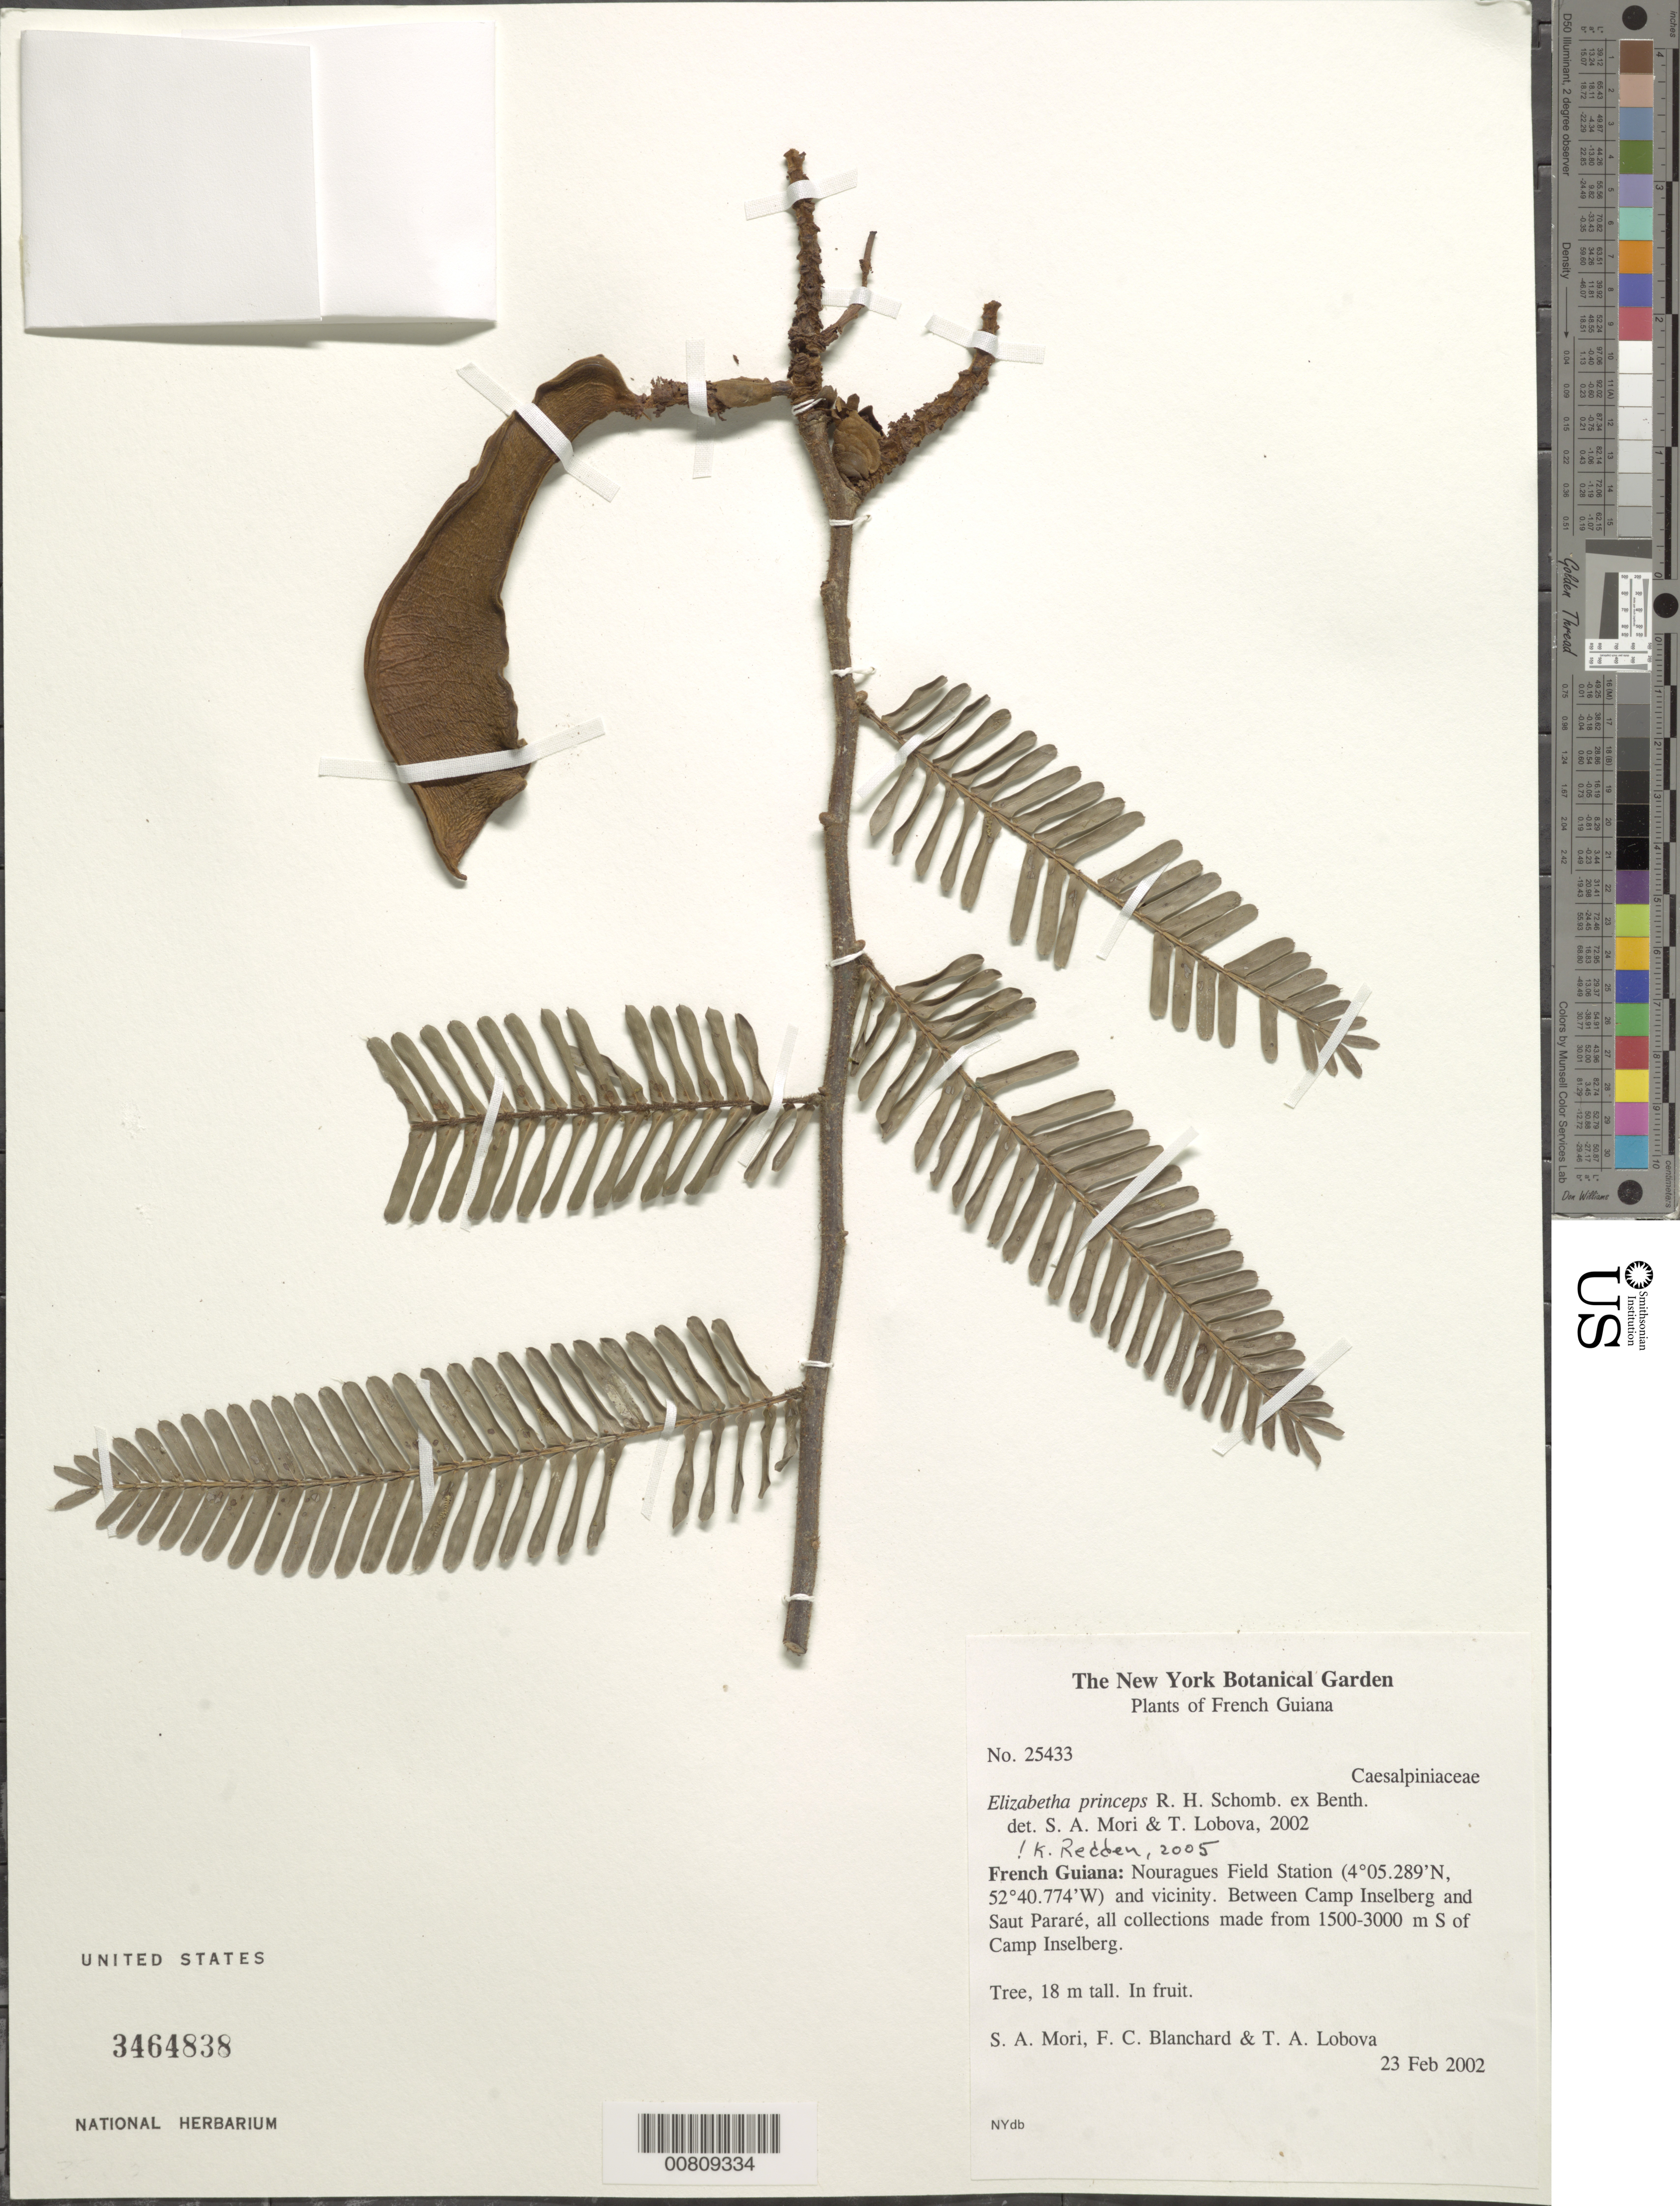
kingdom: Plantae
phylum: Tracheophyta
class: Magnoliopsida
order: Fabales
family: Fabaceae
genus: Elizabetha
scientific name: Elizabetha princeps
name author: R.H. Schomb. ex Benth.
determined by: Redden, K. M.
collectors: S. Mori, F. Blanchard & T. Lobova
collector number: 25433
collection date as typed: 23-Feb-02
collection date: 2002-02-23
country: French Guiana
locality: Nouragues Field Station, between Camp Inselberg and Saut Pararé, 1500-3000 m S of Camp Inselberg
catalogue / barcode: US 3464838